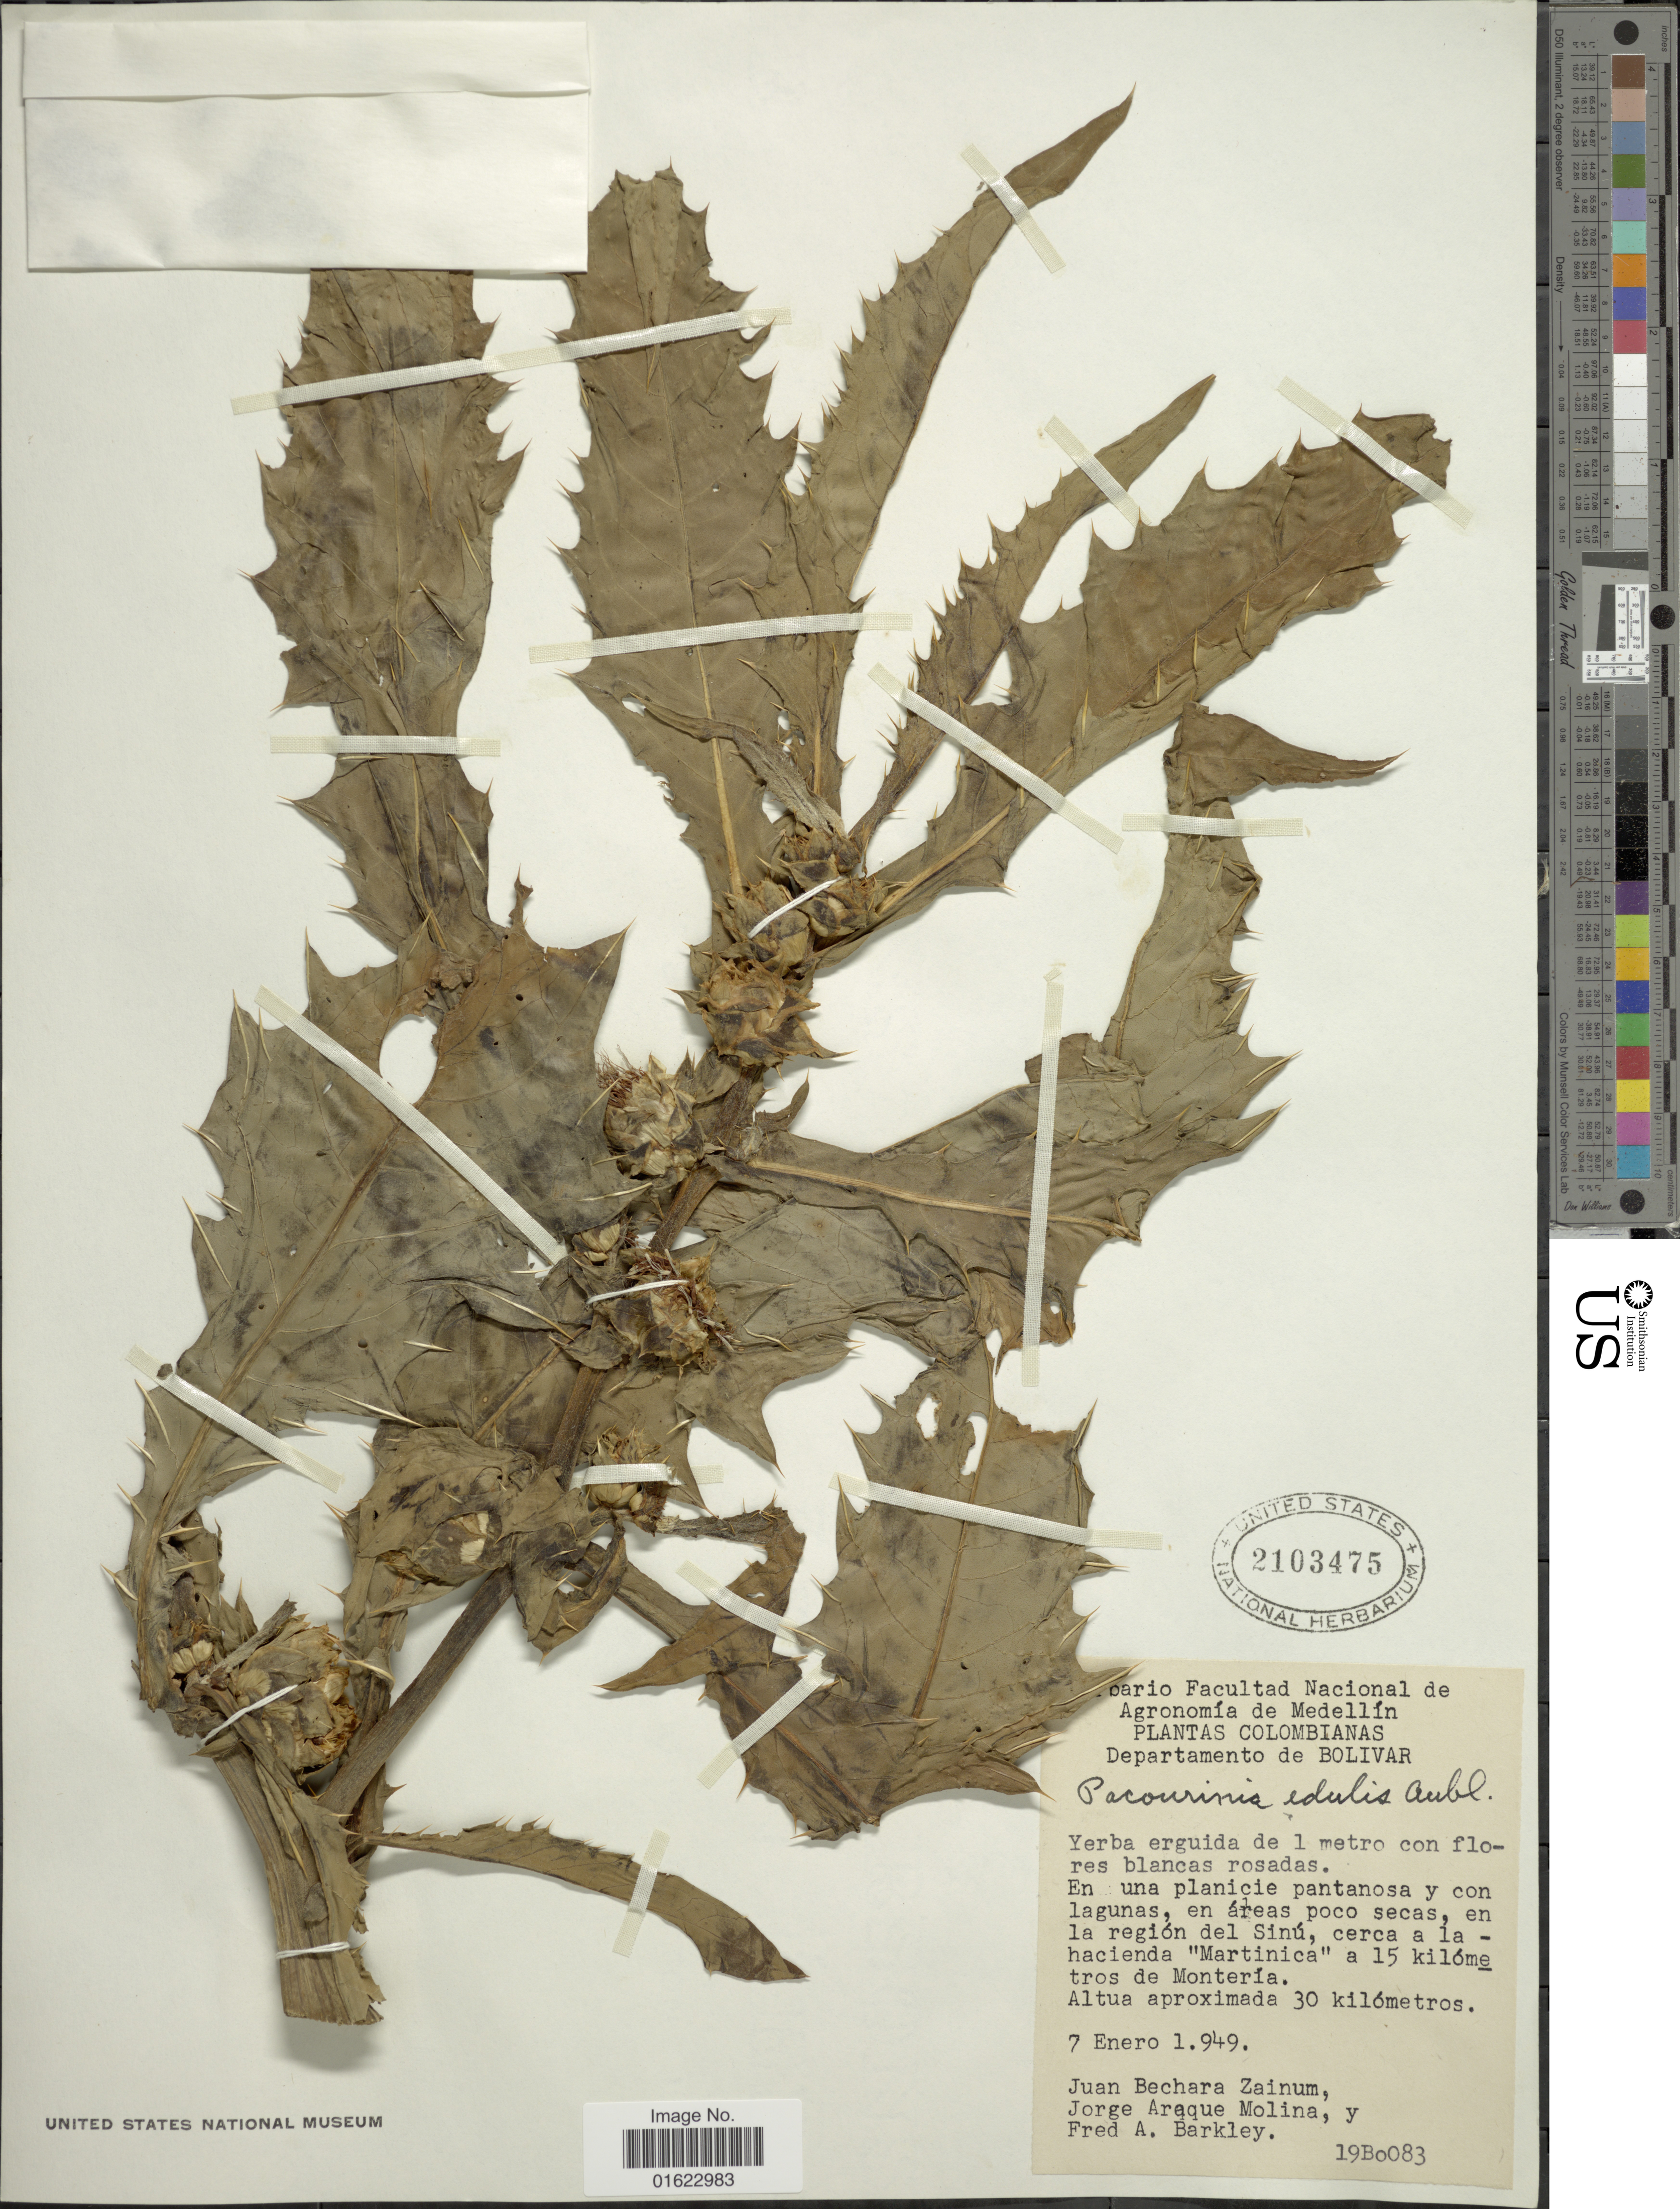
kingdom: Plantae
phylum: Tracheophyta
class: Magnoliopsida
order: Asterales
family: Asteraceae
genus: Pacourina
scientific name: Pacourina edulis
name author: Aubl.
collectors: J. Zainúm, J. Araque Molina & F. A. Barkley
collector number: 19Bo083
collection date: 1949-01-07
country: Colombia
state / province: Bolívar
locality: Departamento de Bolivar, en la region del Sinu, cerca a lahacienda "Martinica" a 15 kilometros de Monteria, Altua aproximada 30 kilometros.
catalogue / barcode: US 2103475